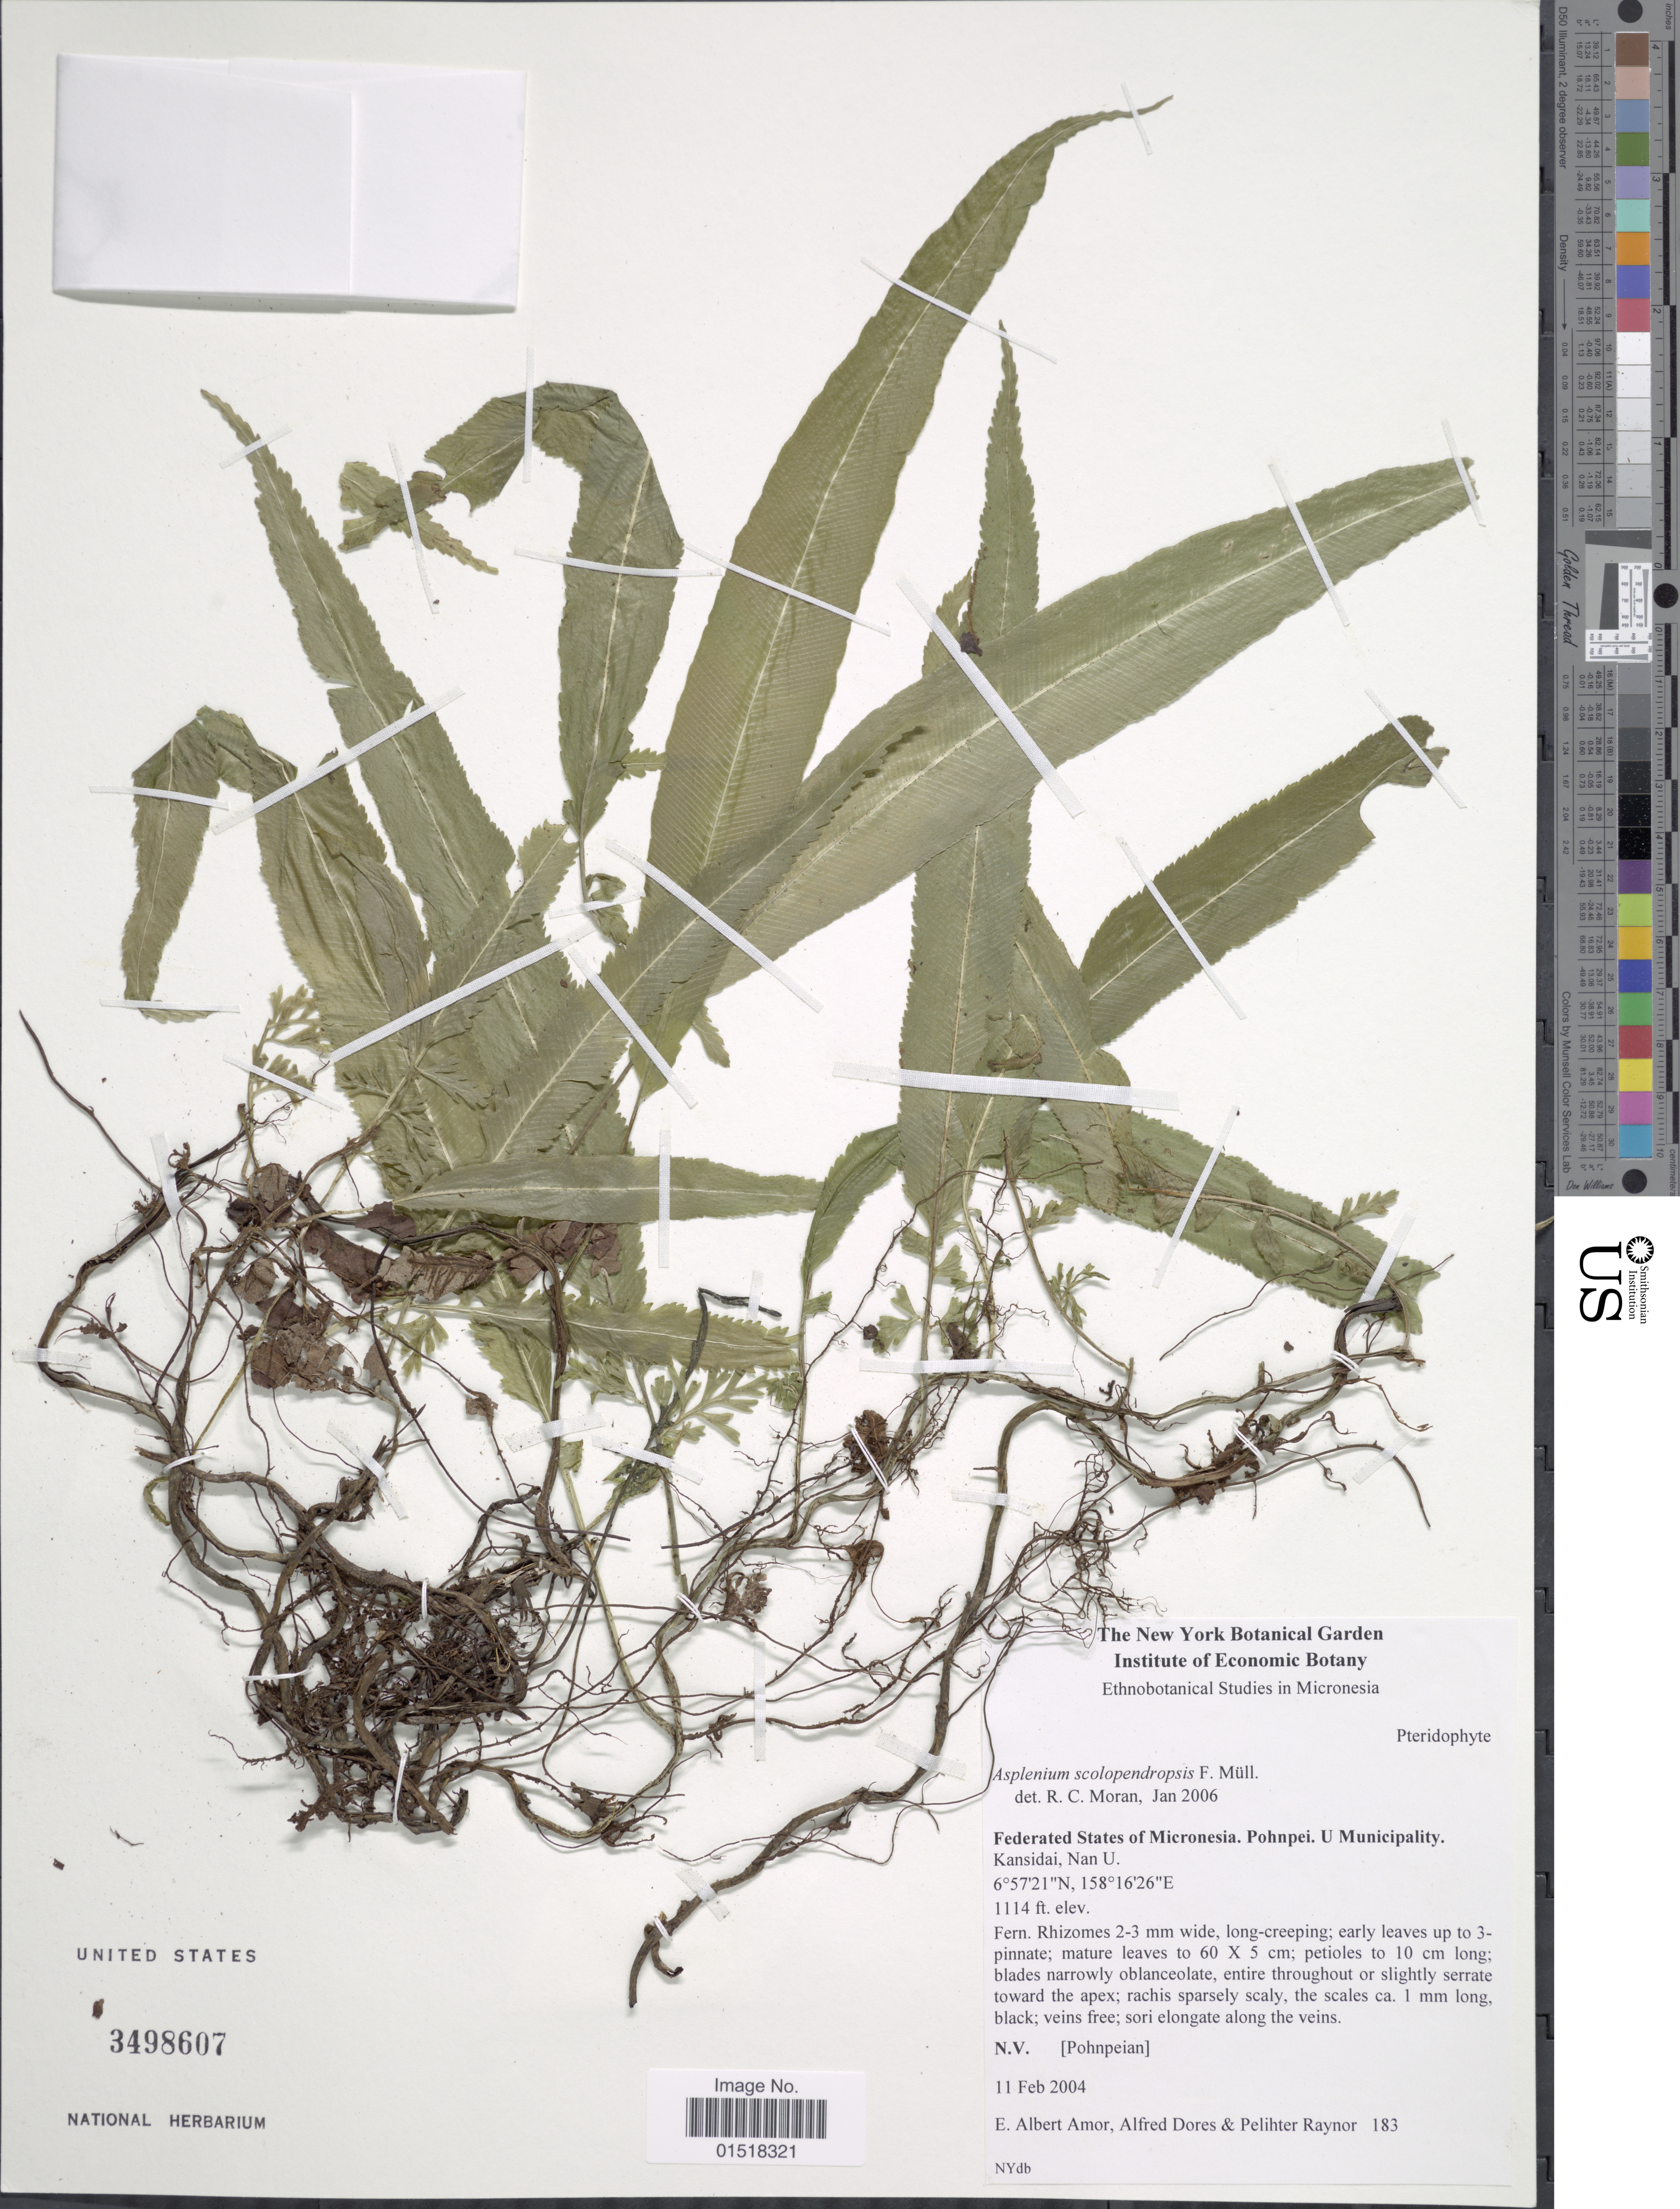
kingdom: Plantae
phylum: Tracheophyta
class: Polypodiopsida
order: Polypodiales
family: Aspleniaceae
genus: Asplenium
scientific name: Asplenium scolopendropsis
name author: F. Muell.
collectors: E. A. Amor, A. Dores & P. Raynor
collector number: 183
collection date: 2004-02-11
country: Micronesia, Federated States of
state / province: Pohnpei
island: Pohnpei [Ponape]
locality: Federated States of Micronesia. Pohnpei. U Municipality. Kansidai, Nan U.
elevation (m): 340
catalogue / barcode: US 3498607